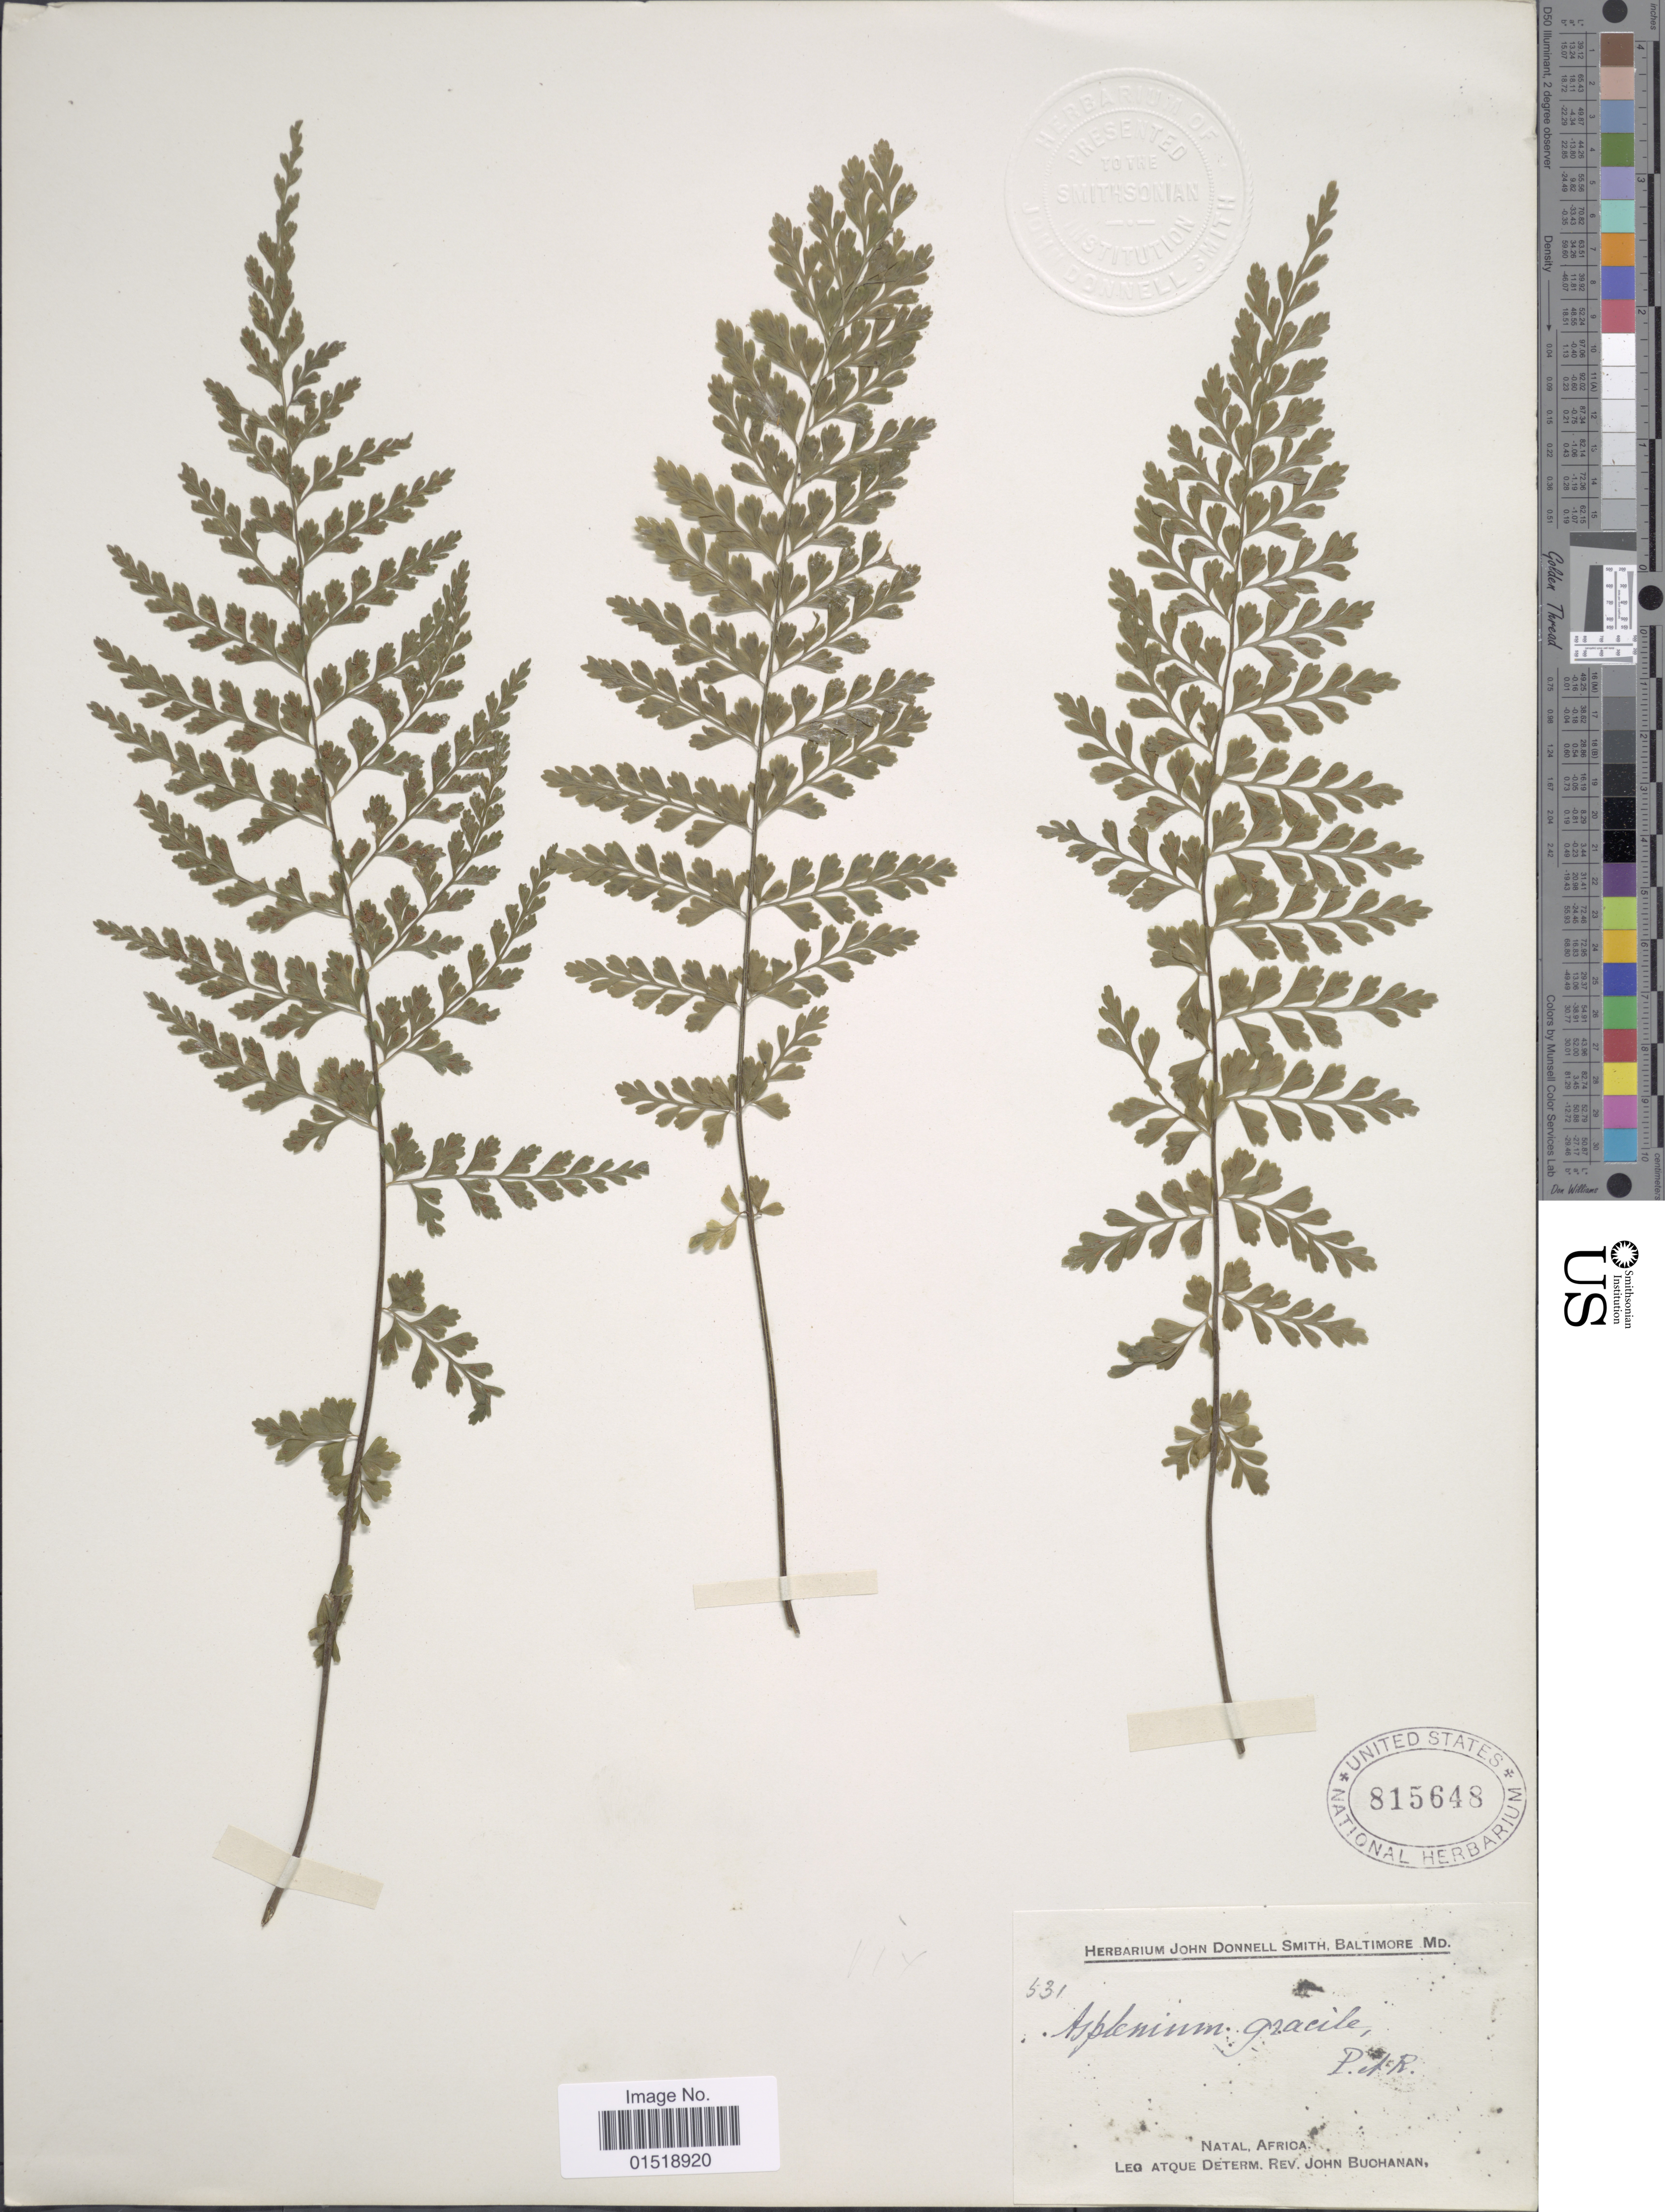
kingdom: Plantae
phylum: Tracheophyta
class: Polypodiopsida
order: Polypodiales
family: Aspleniaceae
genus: Asplenium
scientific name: Asplenium cuneatum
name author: Lam.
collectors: J. Buchanan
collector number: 531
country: South Africa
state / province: KwaZulu-Natal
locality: Natal.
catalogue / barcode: US 815648